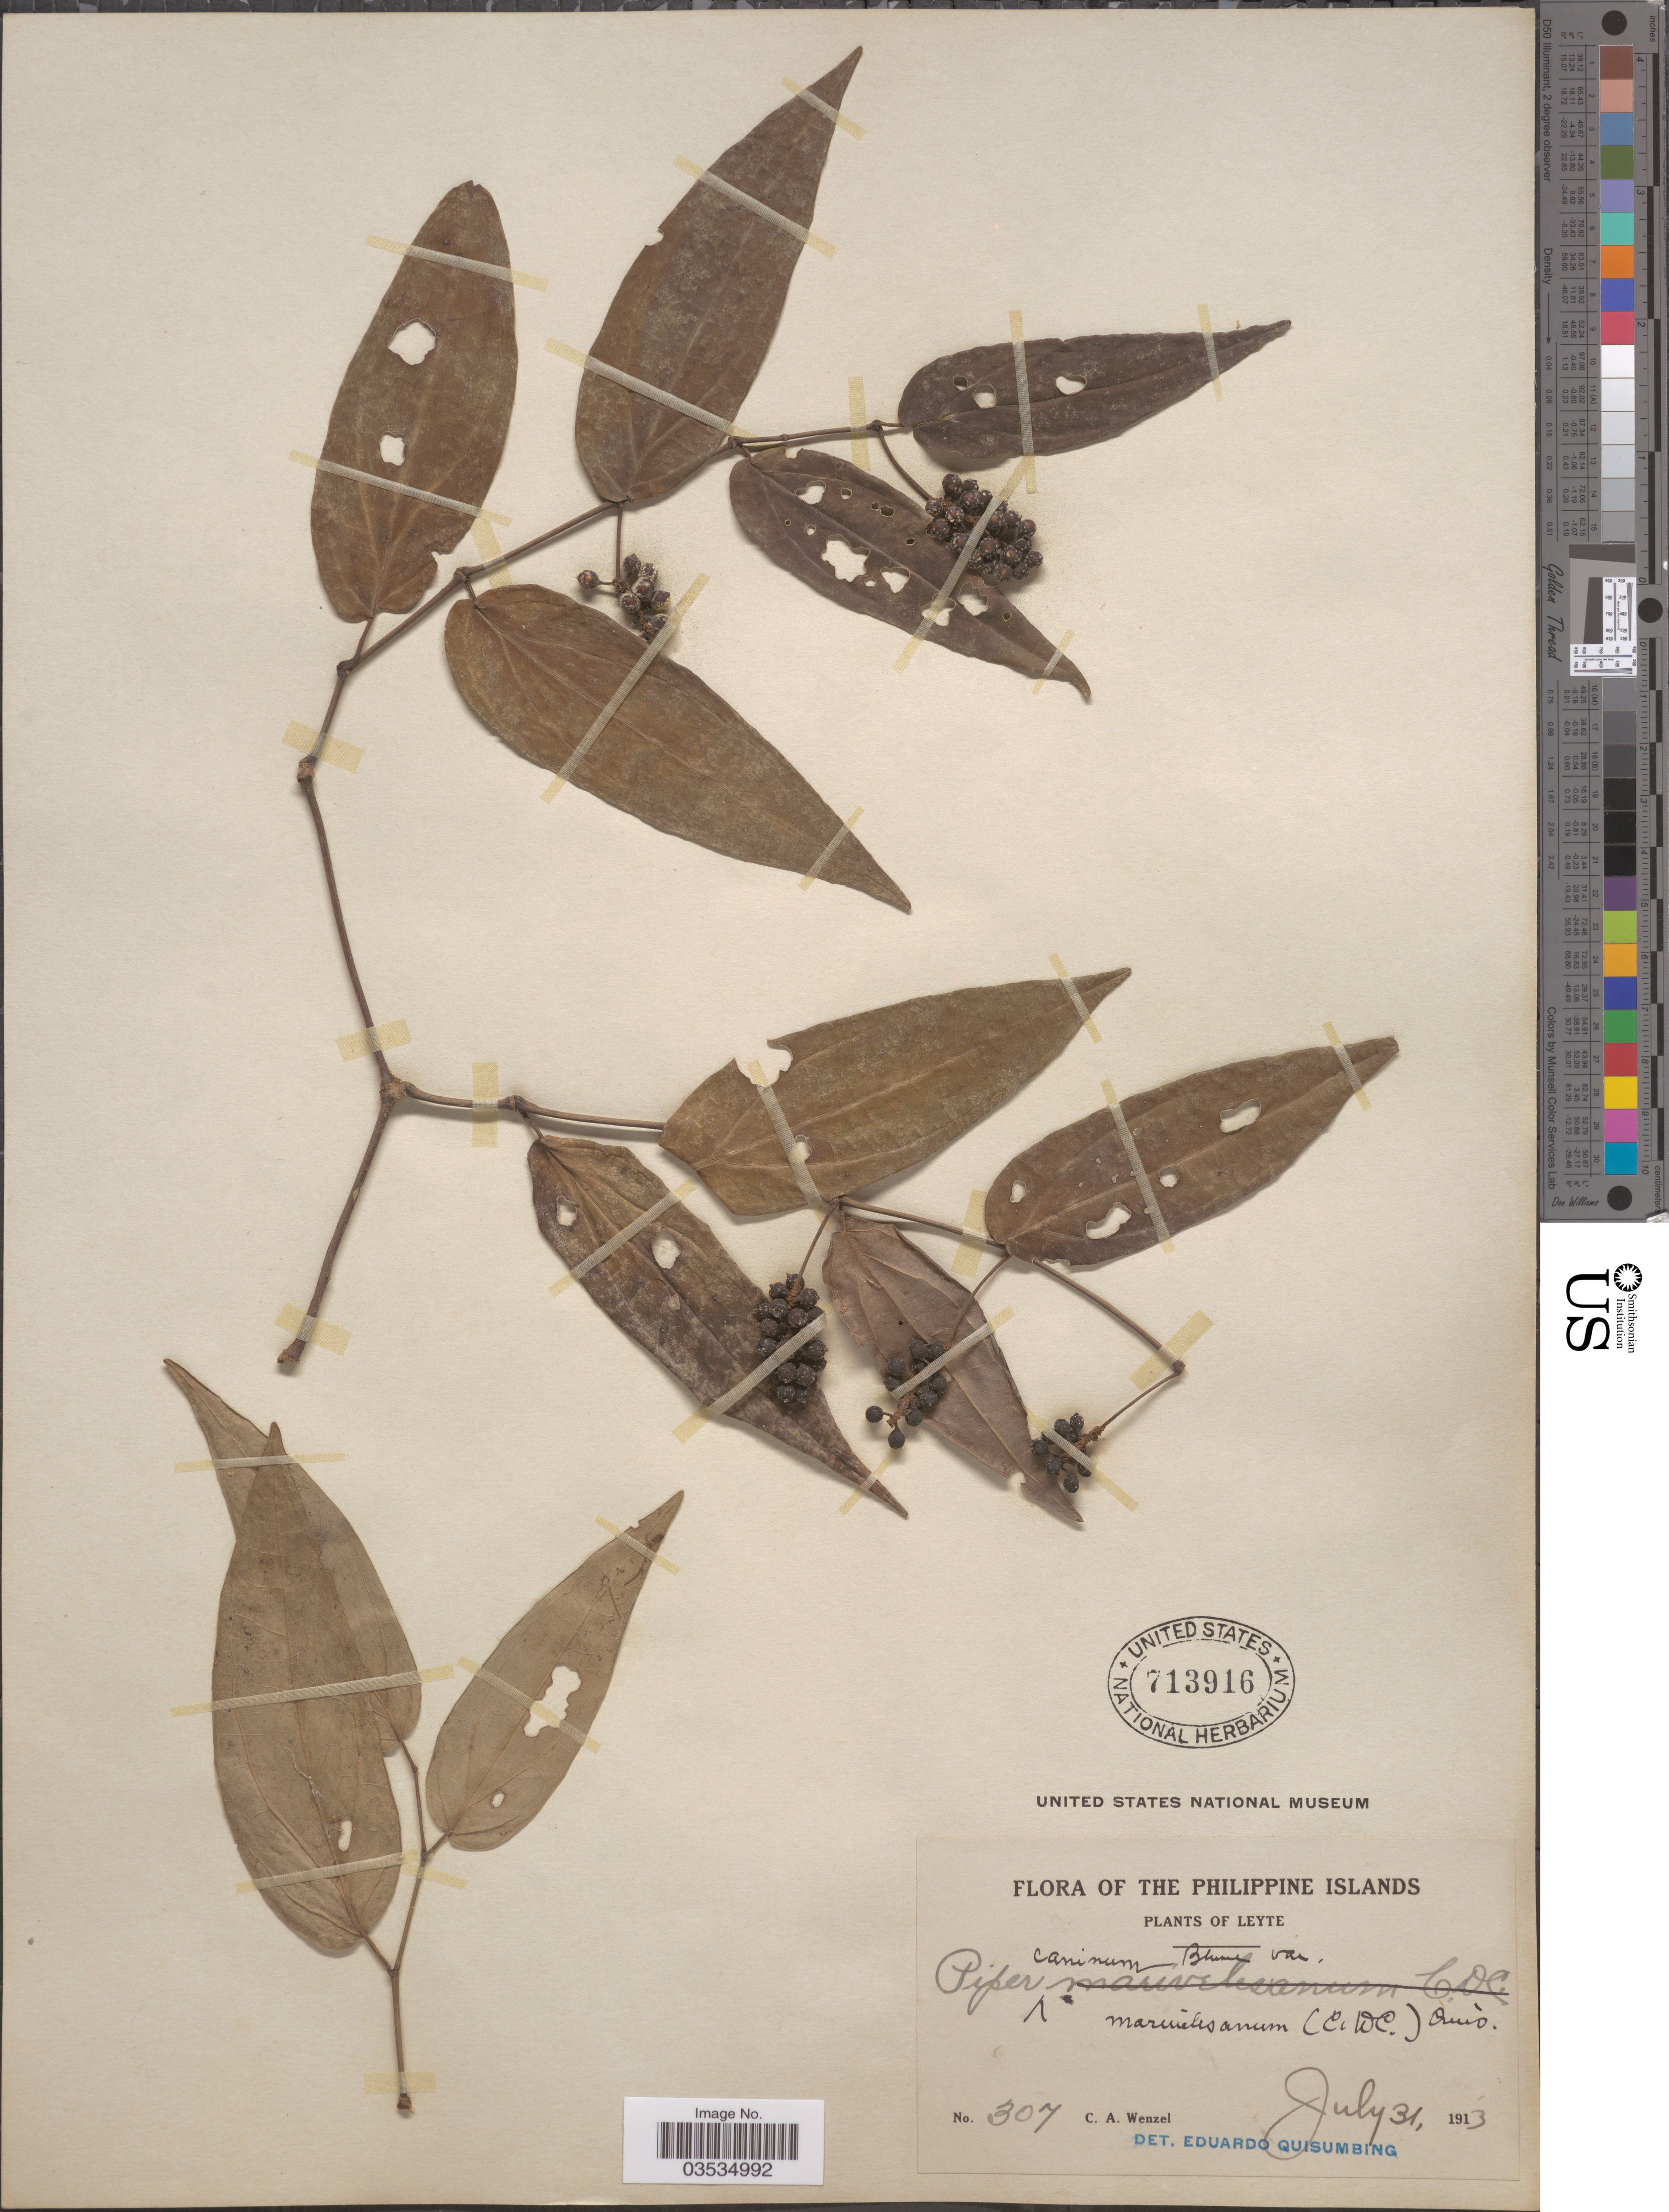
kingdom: Plantae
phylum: Tracheophyta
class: Magnoliopsida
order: Piperales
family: Piperaceae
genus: Piper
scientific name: Piper viminale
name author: Opiz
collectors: C. Wenzel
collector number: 307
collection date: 1913-07-31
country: Philippines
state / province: Eastern Visayas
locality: Leyte.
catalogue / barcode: US 713916